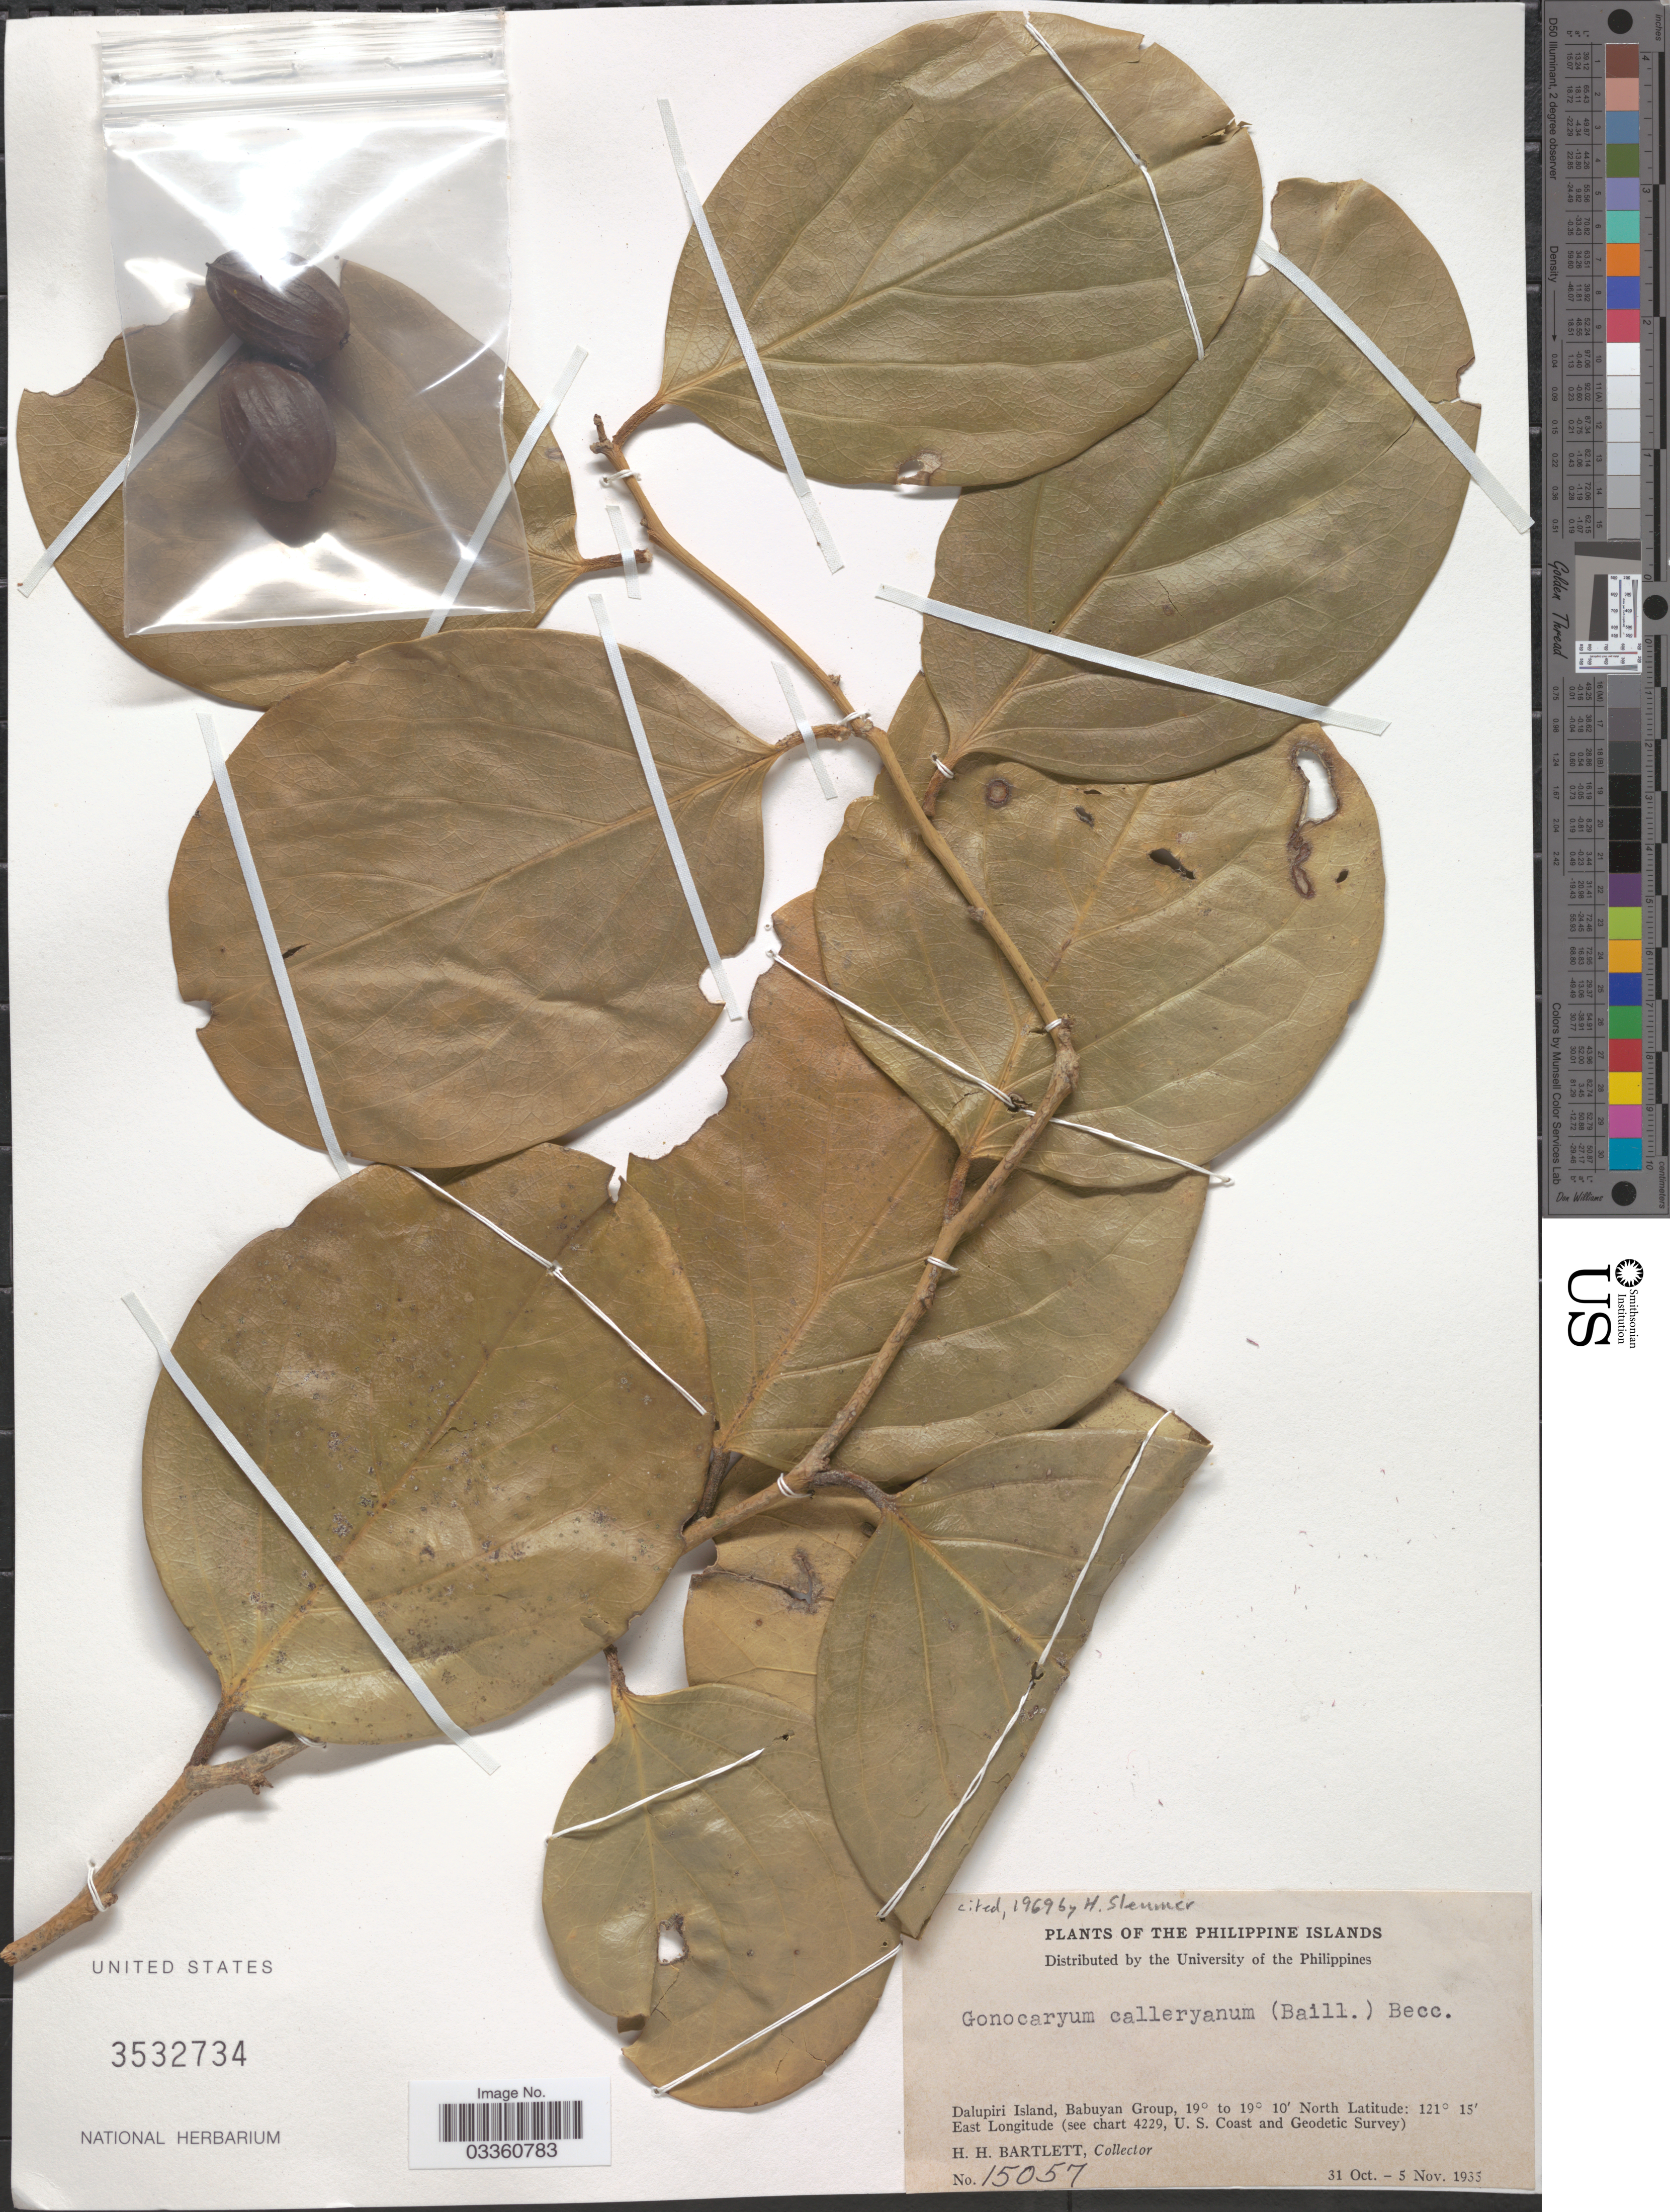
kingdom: Plantae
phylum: Tracheophyta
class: Magnoliopsida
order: Cardiopteridales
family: Cardiopteridaceae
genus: Gonocaryum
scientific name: Gonocaryum calleryanum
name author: (Baill.) Becc.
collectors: H. H. Bartlett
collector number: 15057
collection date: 1935-10-31/1935-11-05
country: Philippines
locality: Dalupiri Island, Babuyan Group. (See chart 4229, U. S. Coast and Geodetic Survey) [unsure placement].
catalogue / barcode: US 3532734